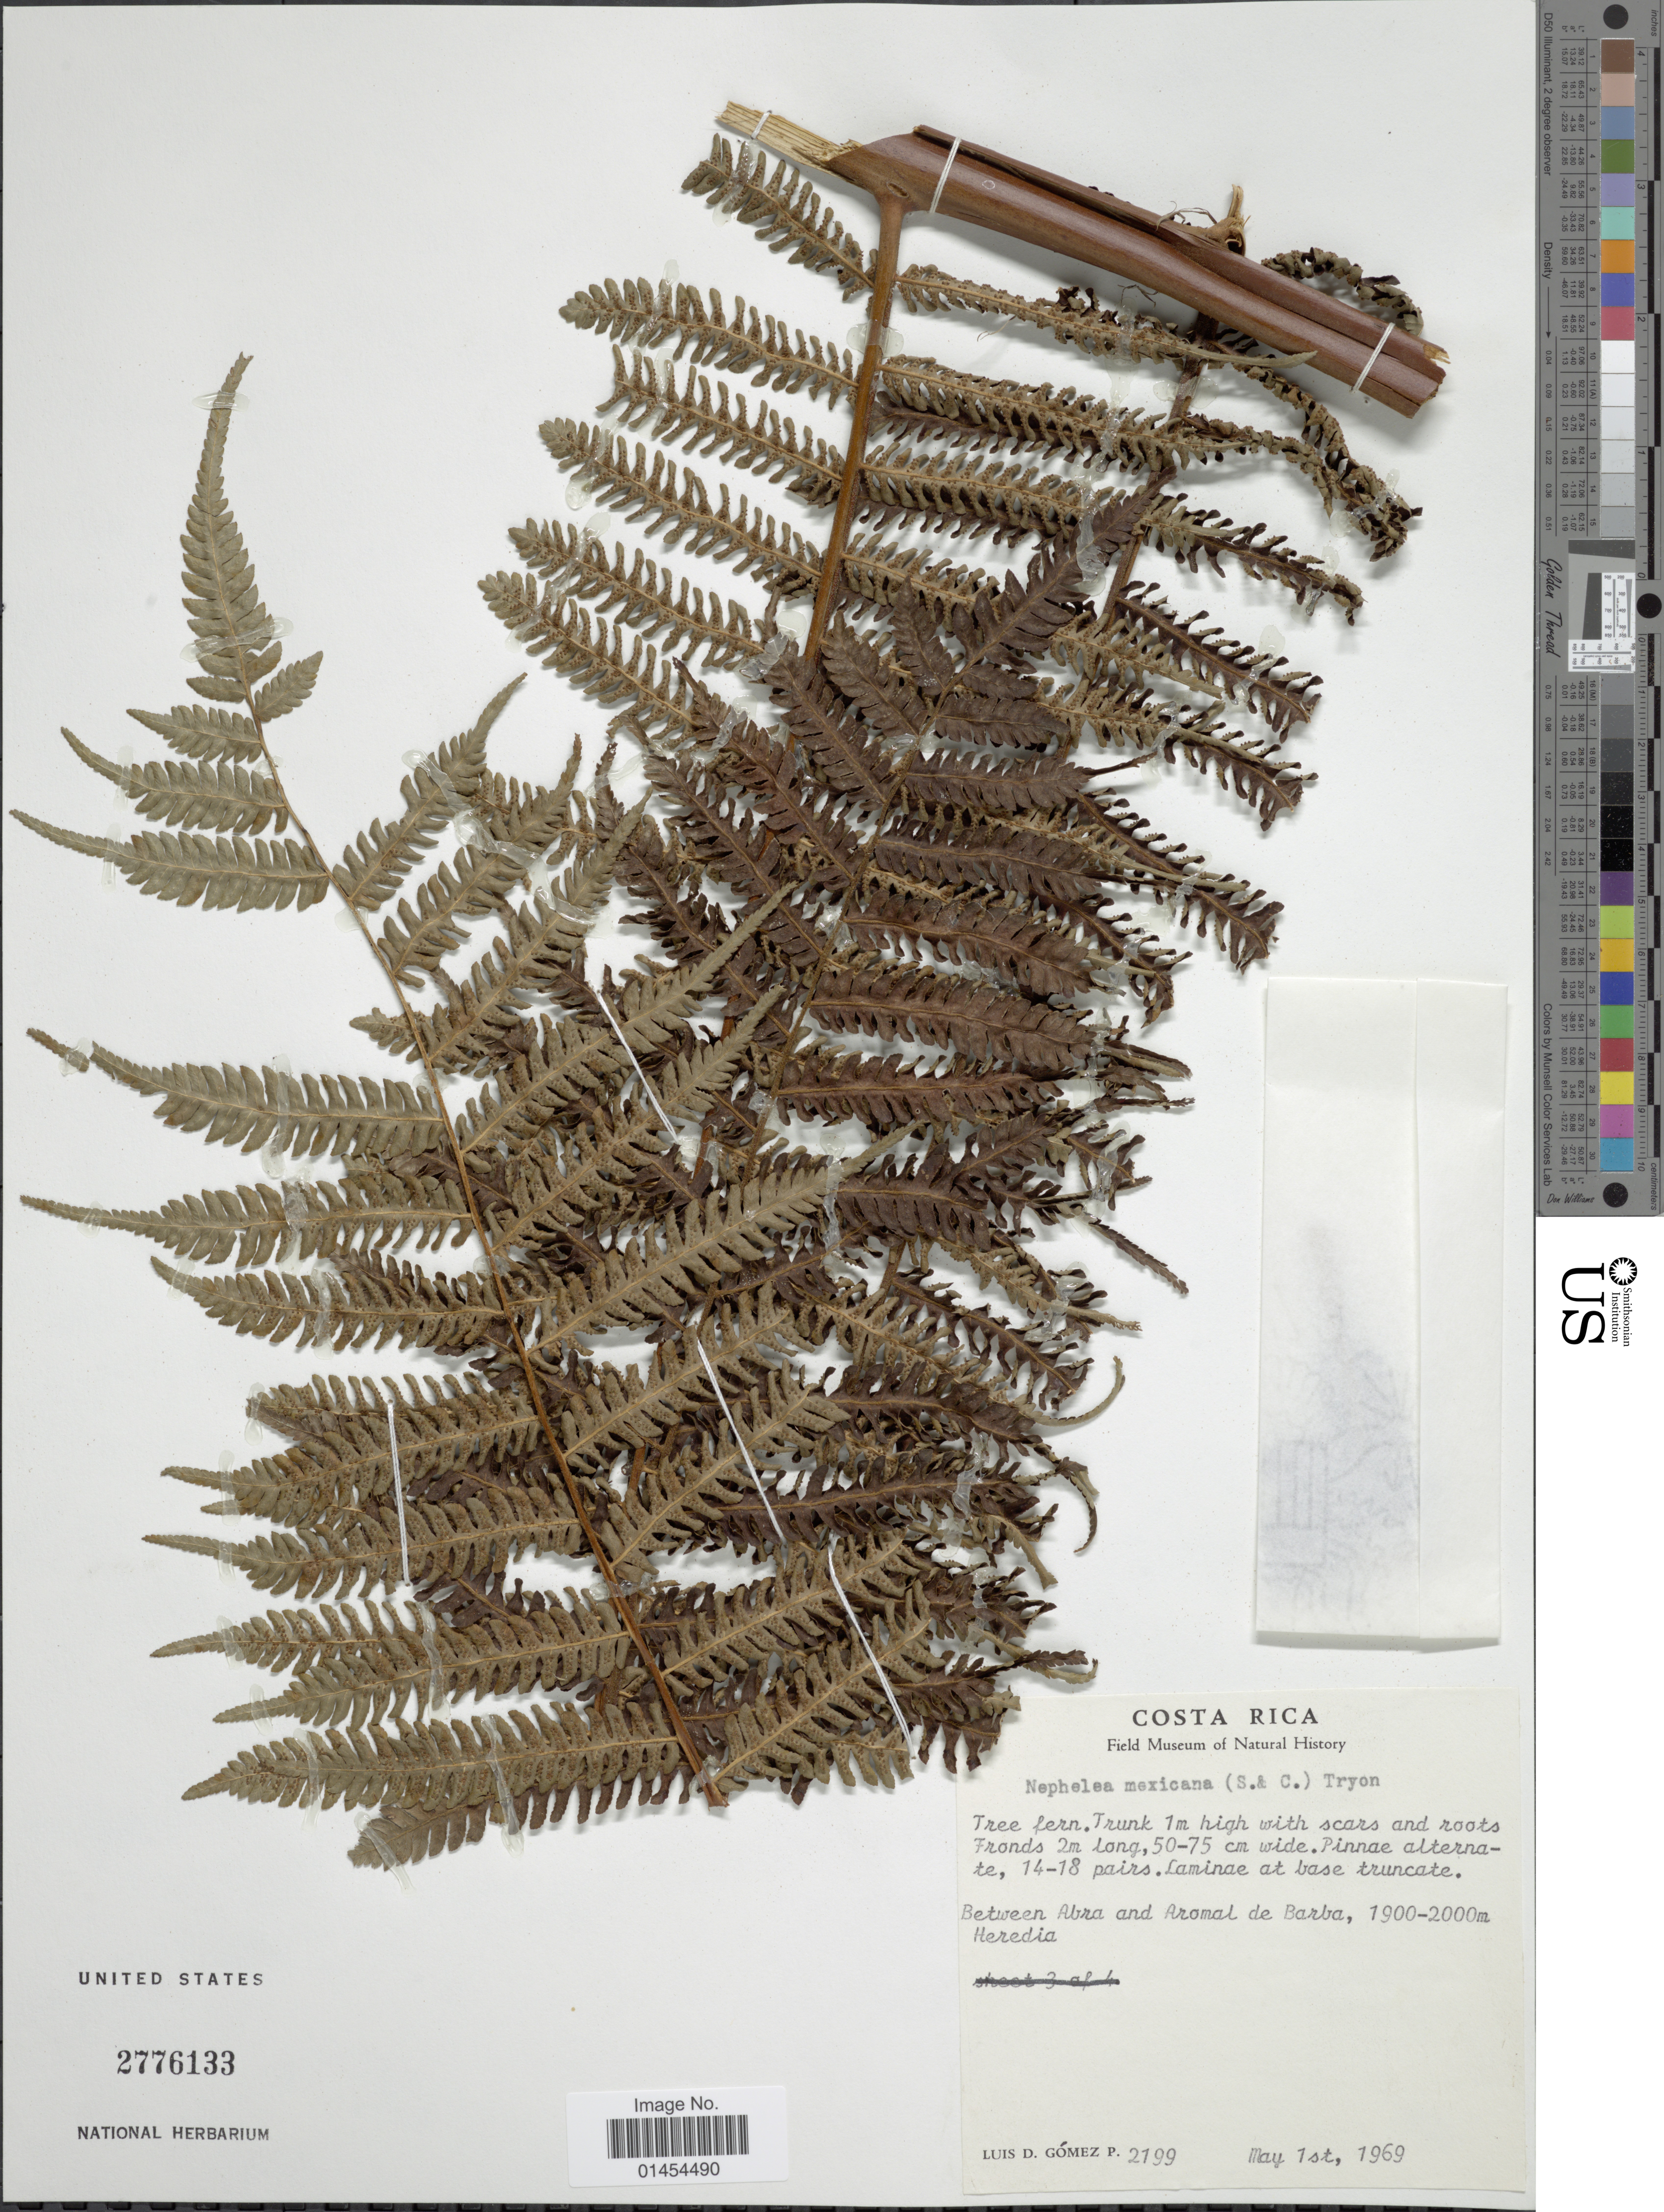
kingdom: Plantae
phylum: Tracheophyta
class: Polypodiopsida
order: Cyatheales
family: Cyatheaceae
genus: Alsophila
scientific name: Alsophila firma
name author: (Baker) D.S. Conant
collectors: L. D. Gómez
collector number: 2199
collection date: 1969-05-01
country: Costa Rica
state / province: Heredia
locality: Between Abra and Aromal de Barba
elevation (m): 1900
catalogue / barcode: US 2776133